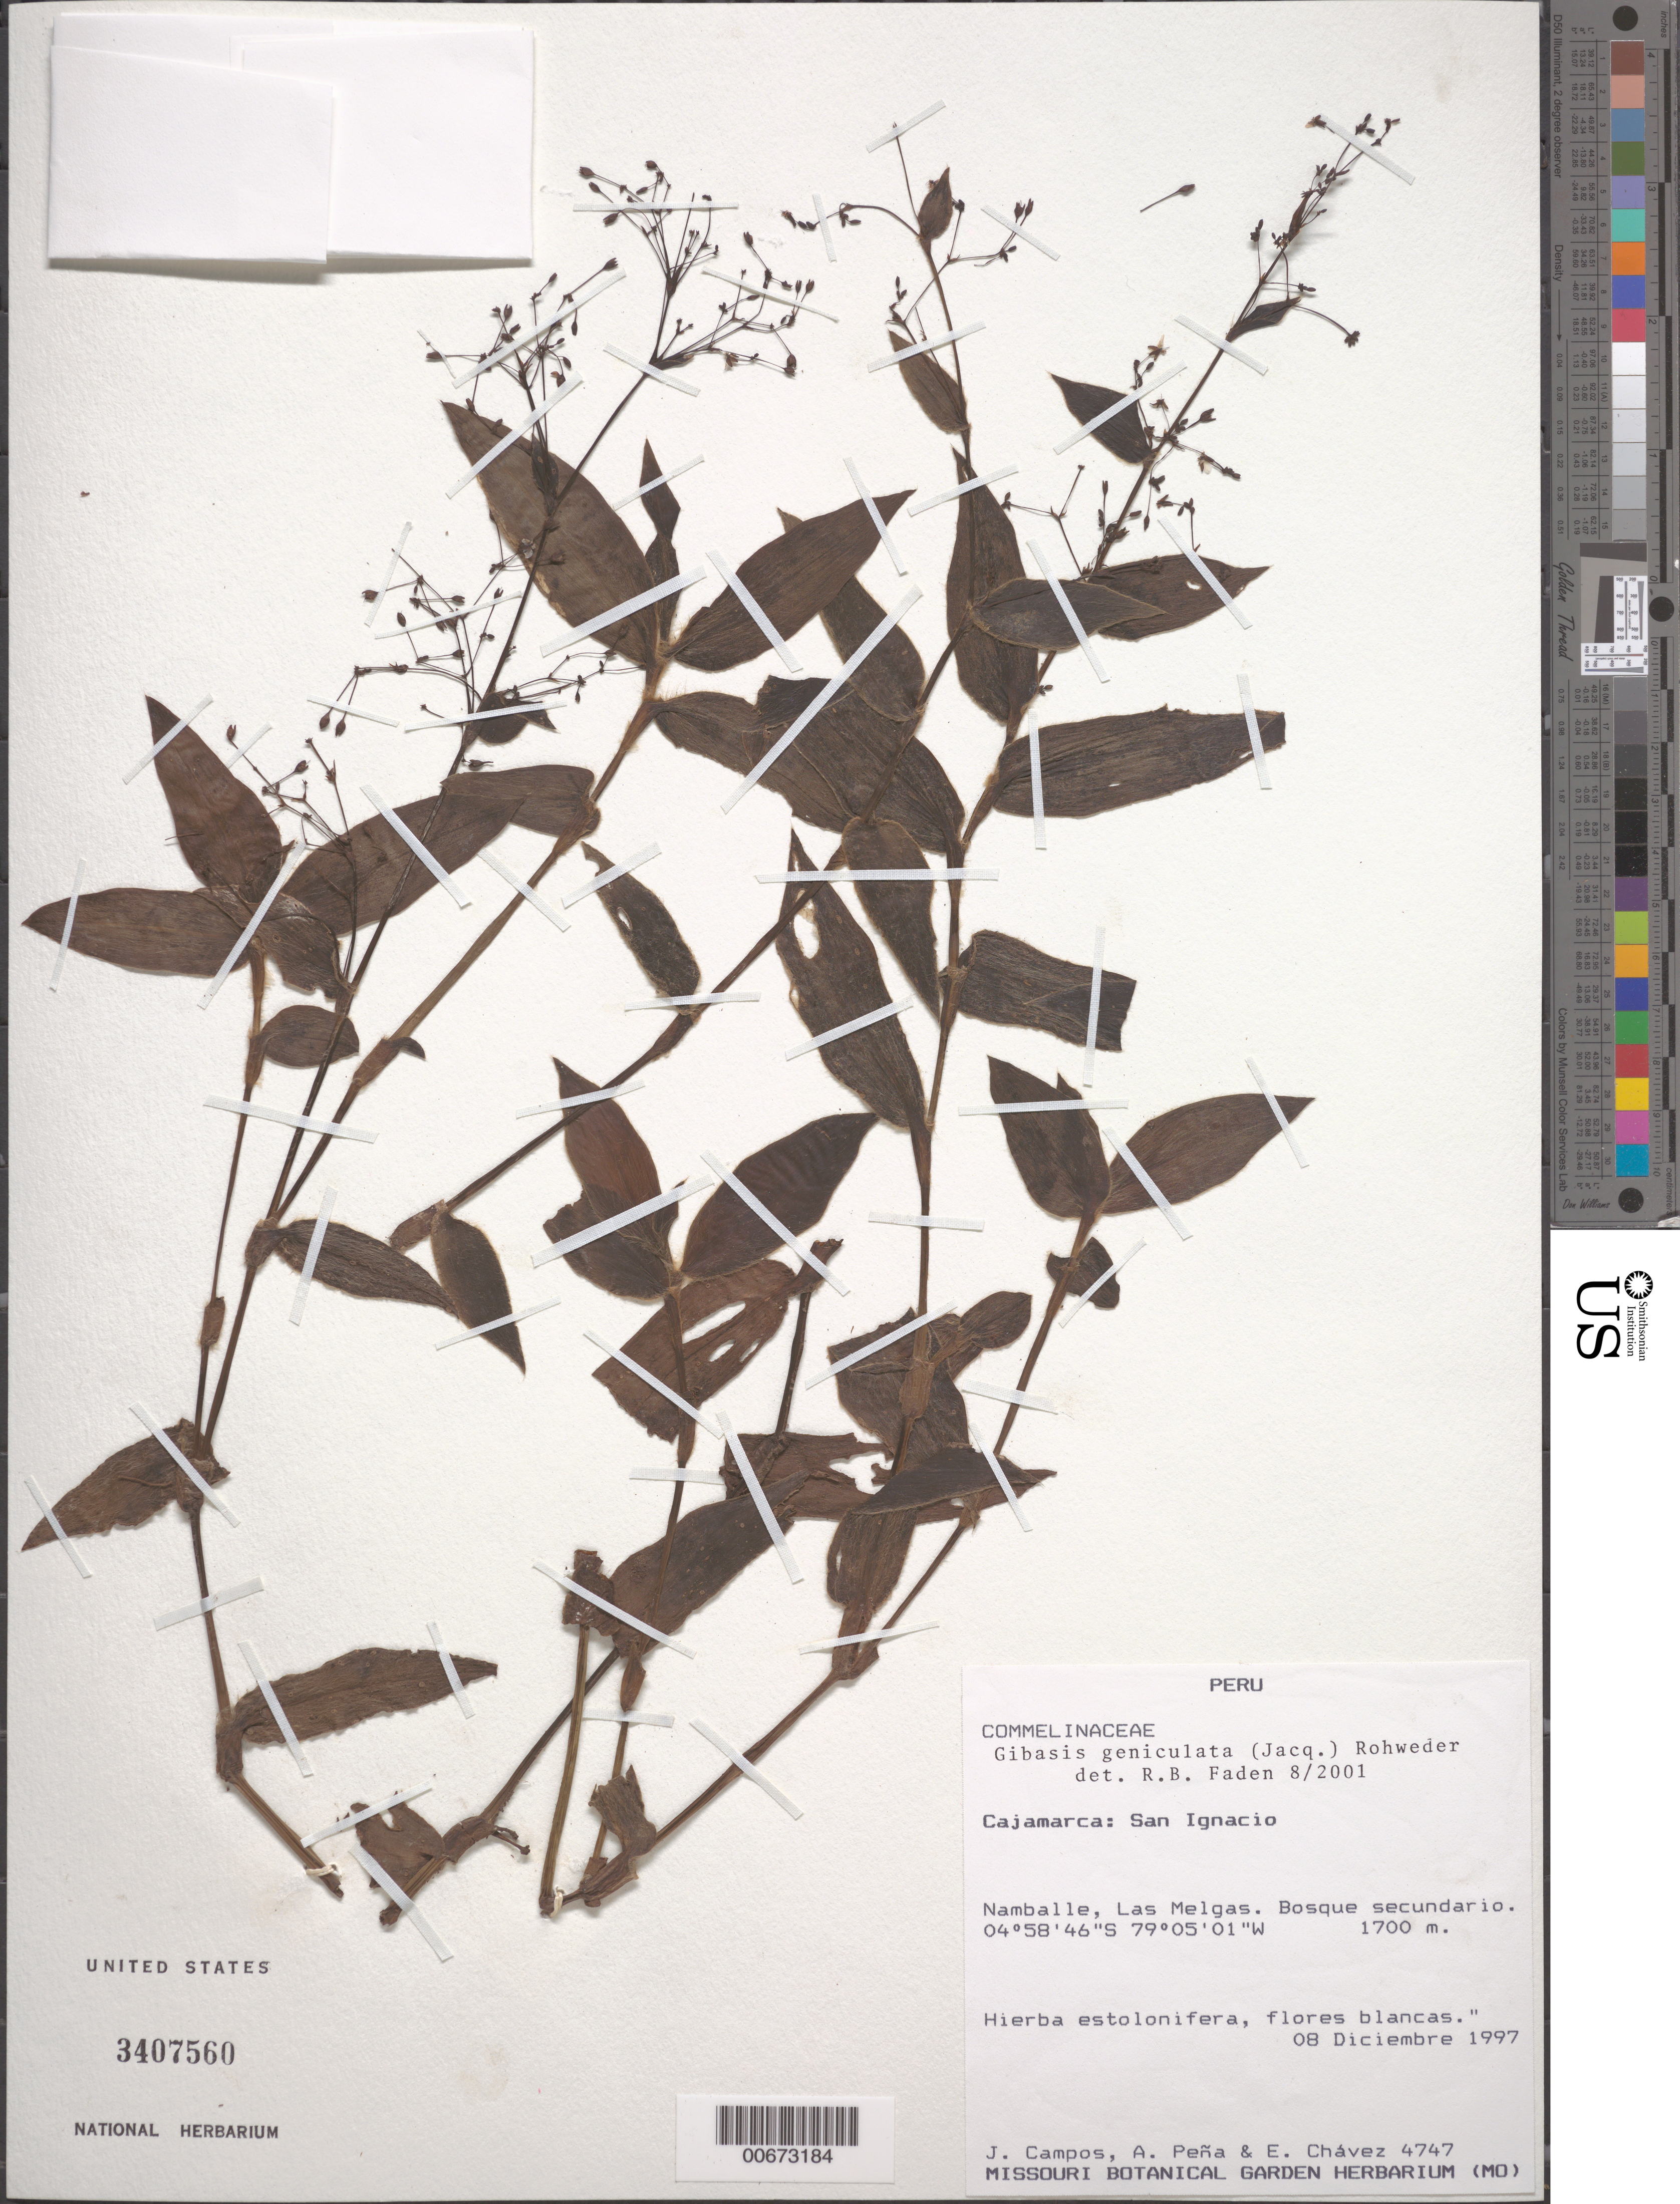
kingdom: Plantae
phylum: Tracheophyta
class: Liliopsida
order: Commelinales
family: Commelinaceae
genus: Gibasis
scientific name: Gibasis geniculata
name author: (Jacq.) Rohweder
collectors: J. Novães, A. Pena & E. Chavez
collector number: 4747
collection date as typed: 08 Dec 1997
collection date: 1997-12-08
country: Peru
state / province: Cajamarca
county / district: San Ignacio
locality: Namballe, Las Melgas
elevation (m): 1700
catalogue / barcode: US 3407560